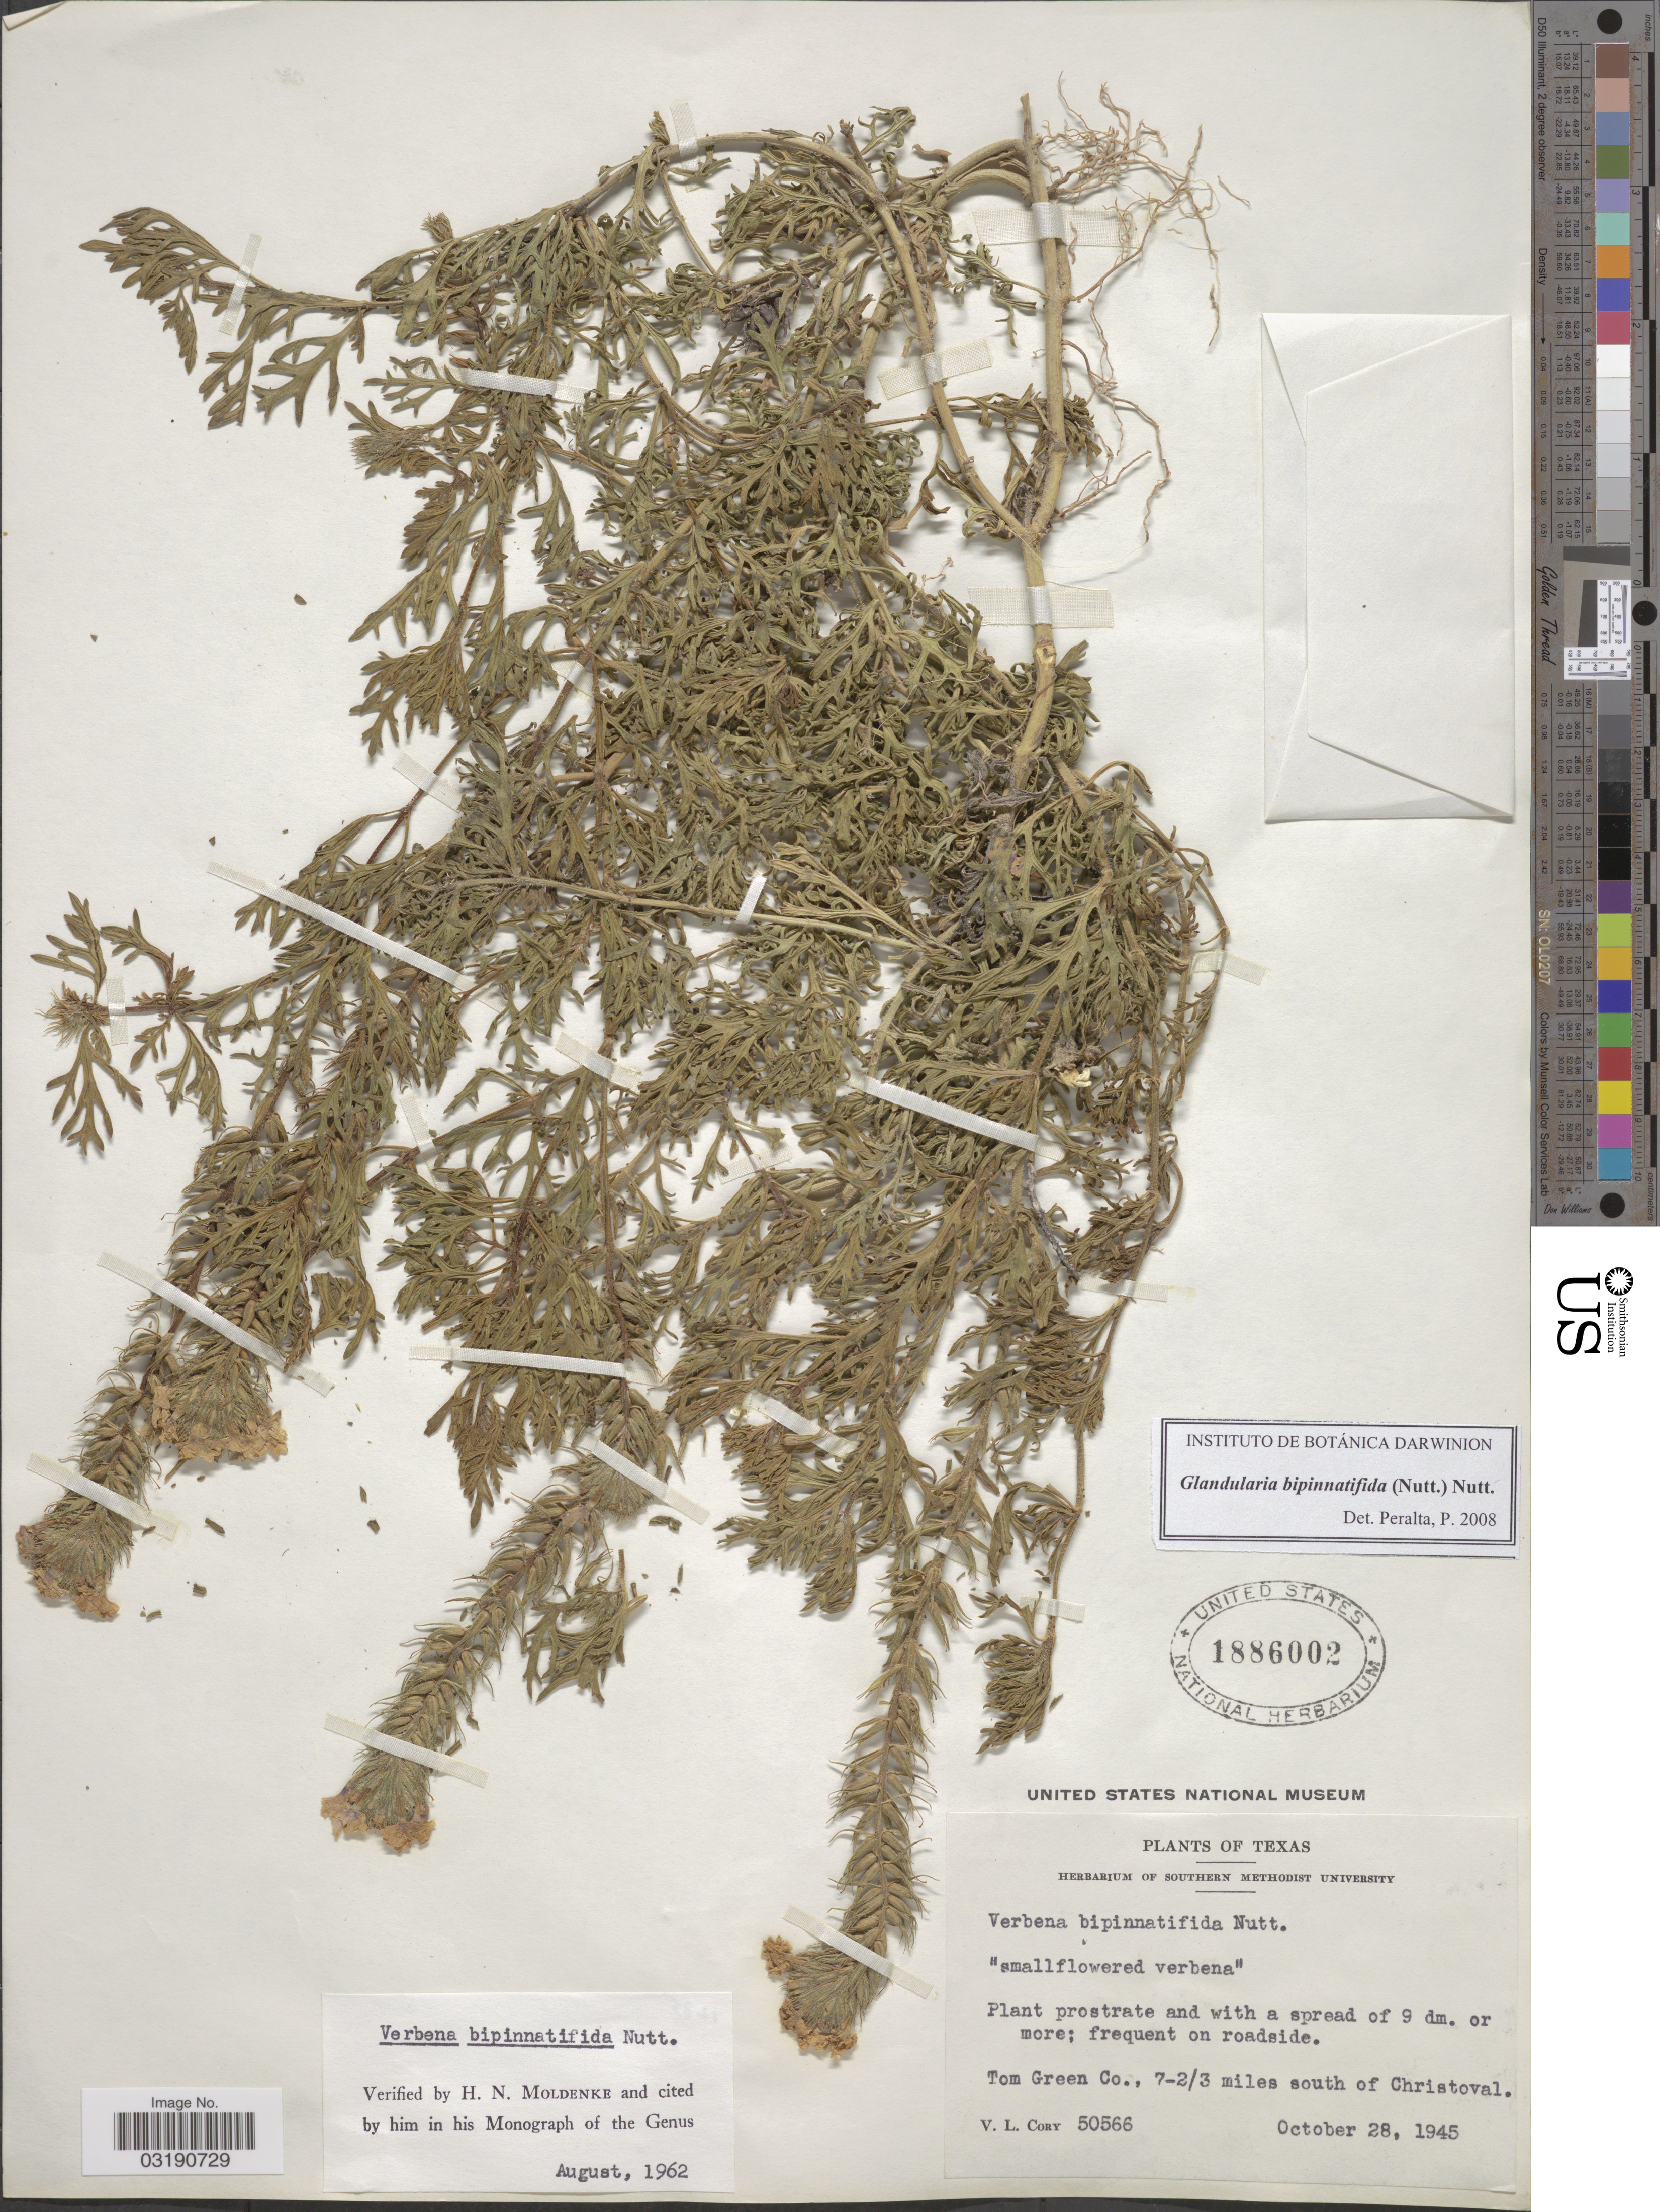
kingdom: Plantae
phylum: Tracheophyta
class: Magnoliopsida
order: Lamiales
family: Verbenaceae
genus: Verbena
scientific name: Verbena bipinnatifida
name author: (Schauer) Nutt.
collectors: V. Cory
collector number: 50566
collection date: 1945-10-28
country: United States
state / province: Texas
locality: Tom Green Co., 7-2/3 miles south of Christoval.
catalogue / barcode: US 1886002